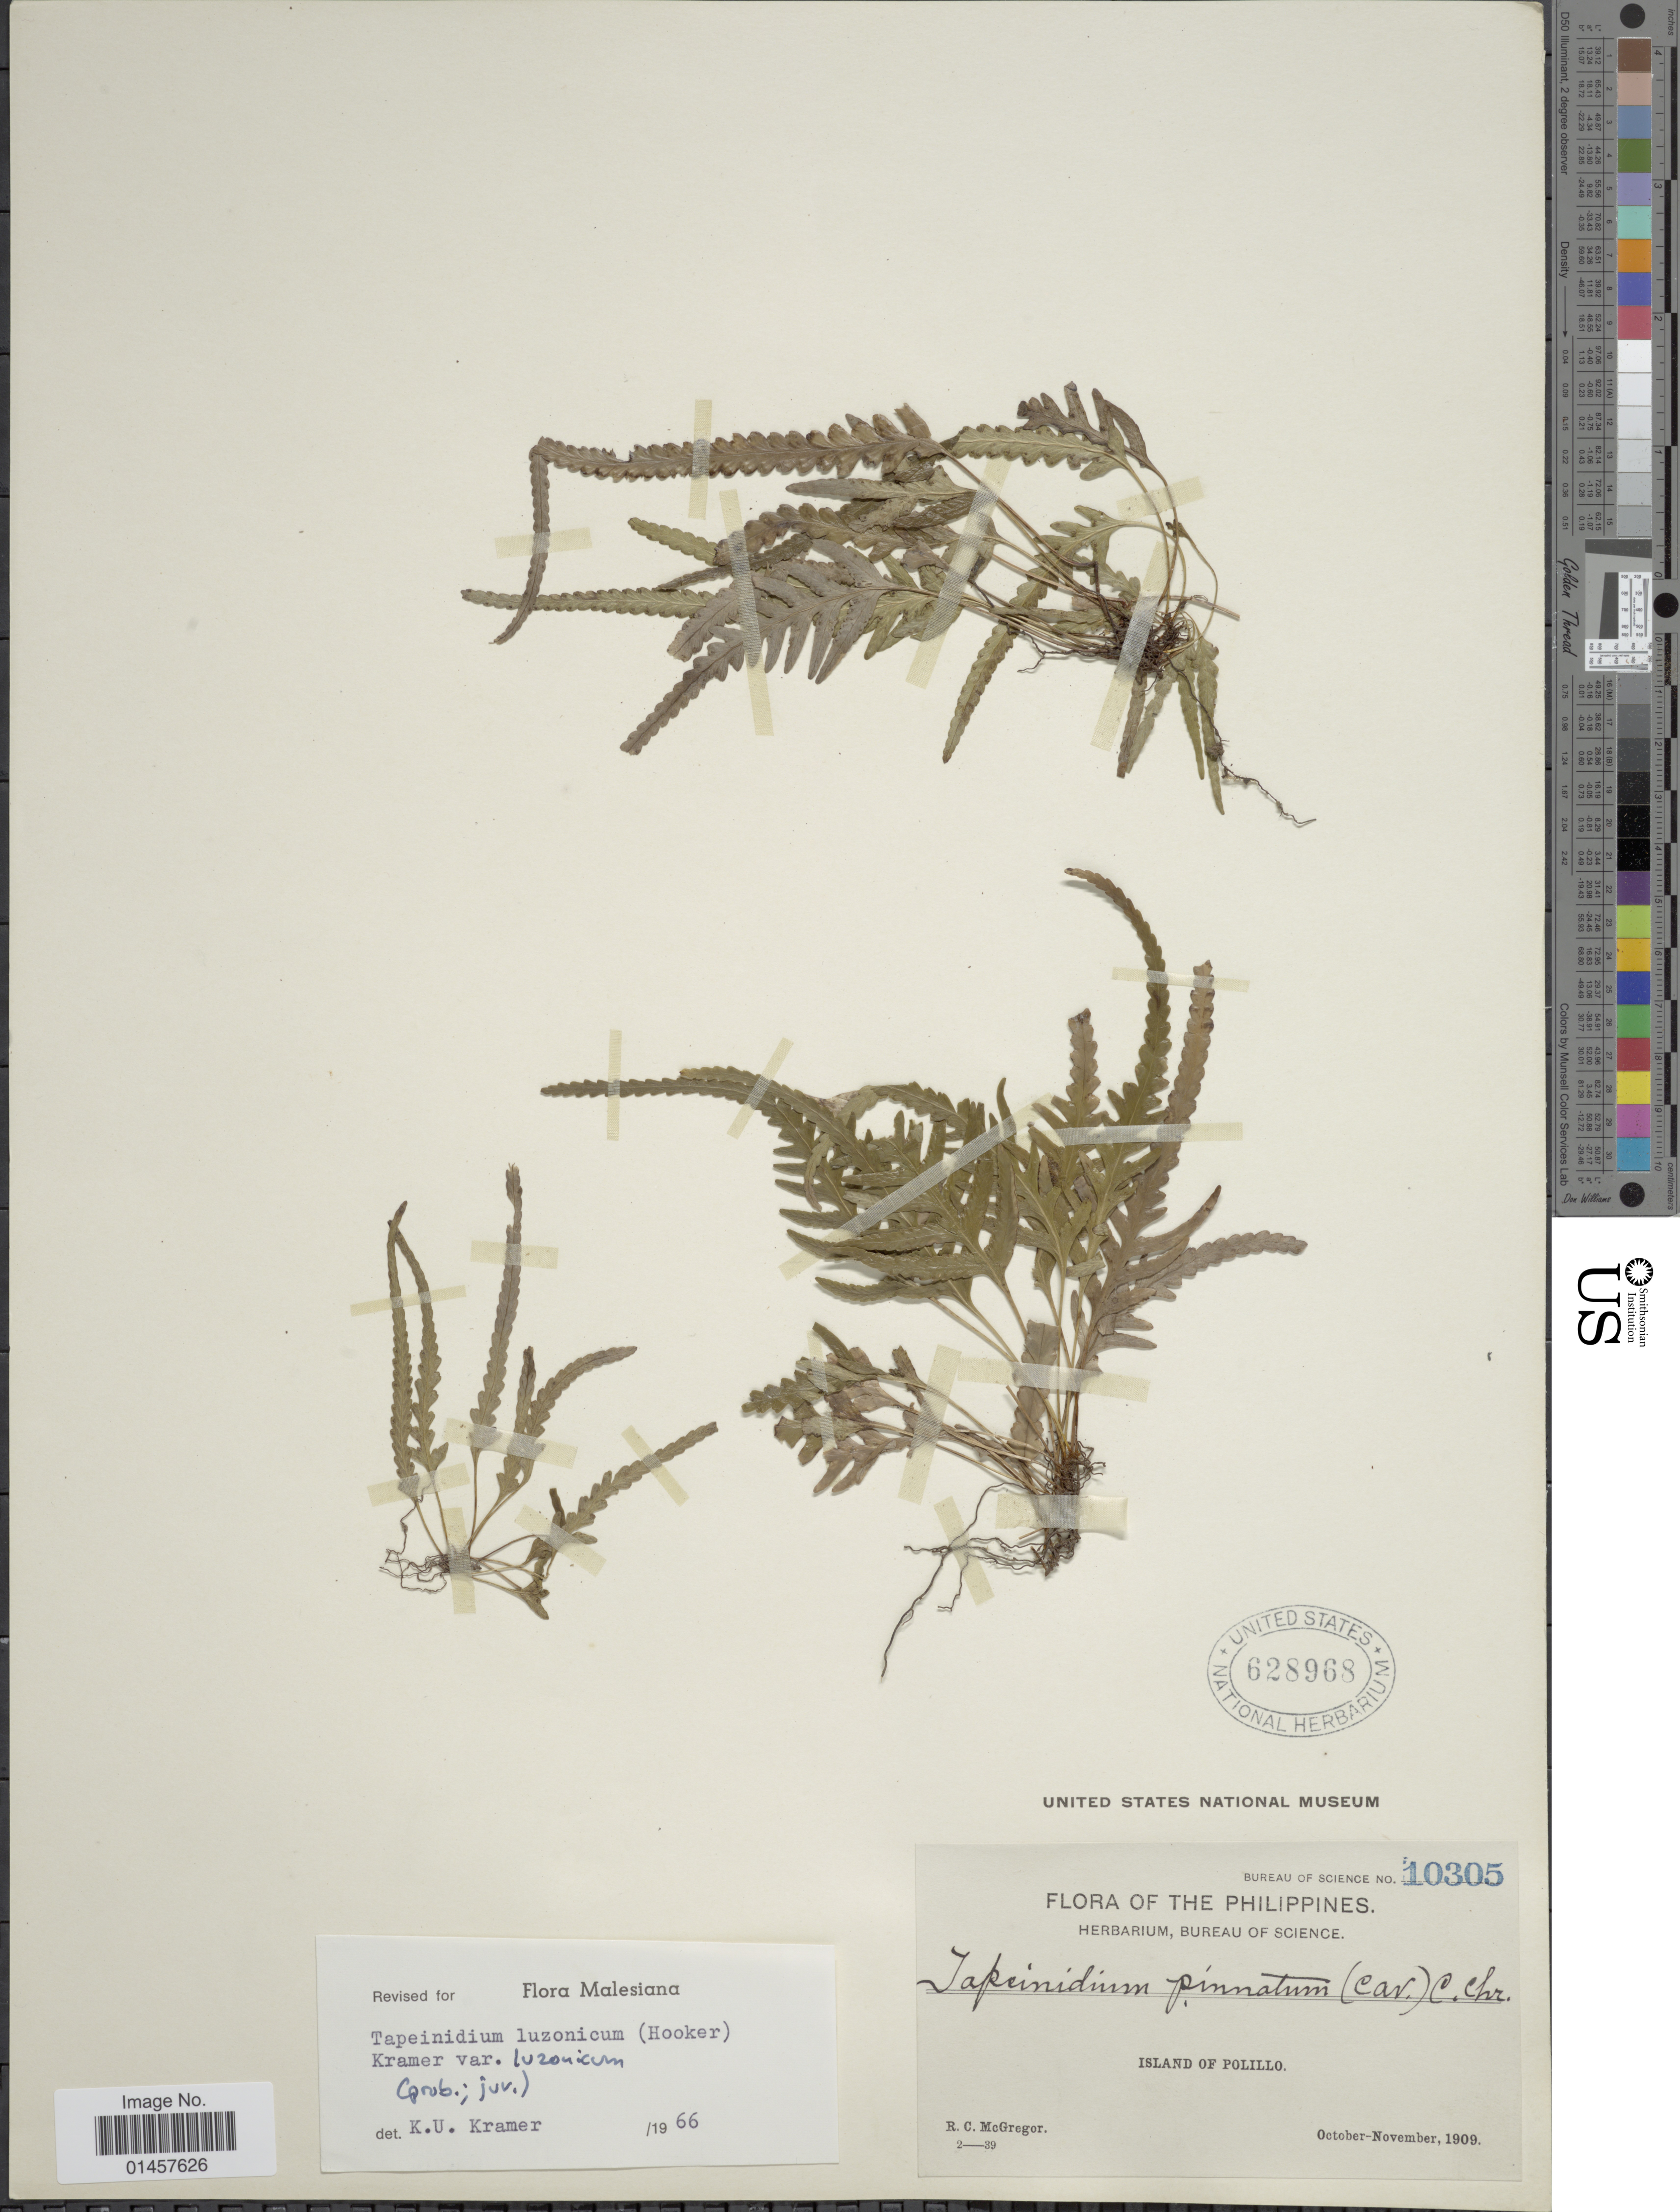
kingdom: Plantae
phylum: Tracheophyta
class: Polypodiopsida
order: Polypodiales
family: Lindsaeaceae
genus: Tapeinidium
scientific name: Tapeinidium luzonicum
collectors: R. C. McGregor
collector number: Bureau of Science 10305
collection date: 1909-10/1909-11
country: Philippines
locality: Island of Polillo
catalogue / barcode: US 628968